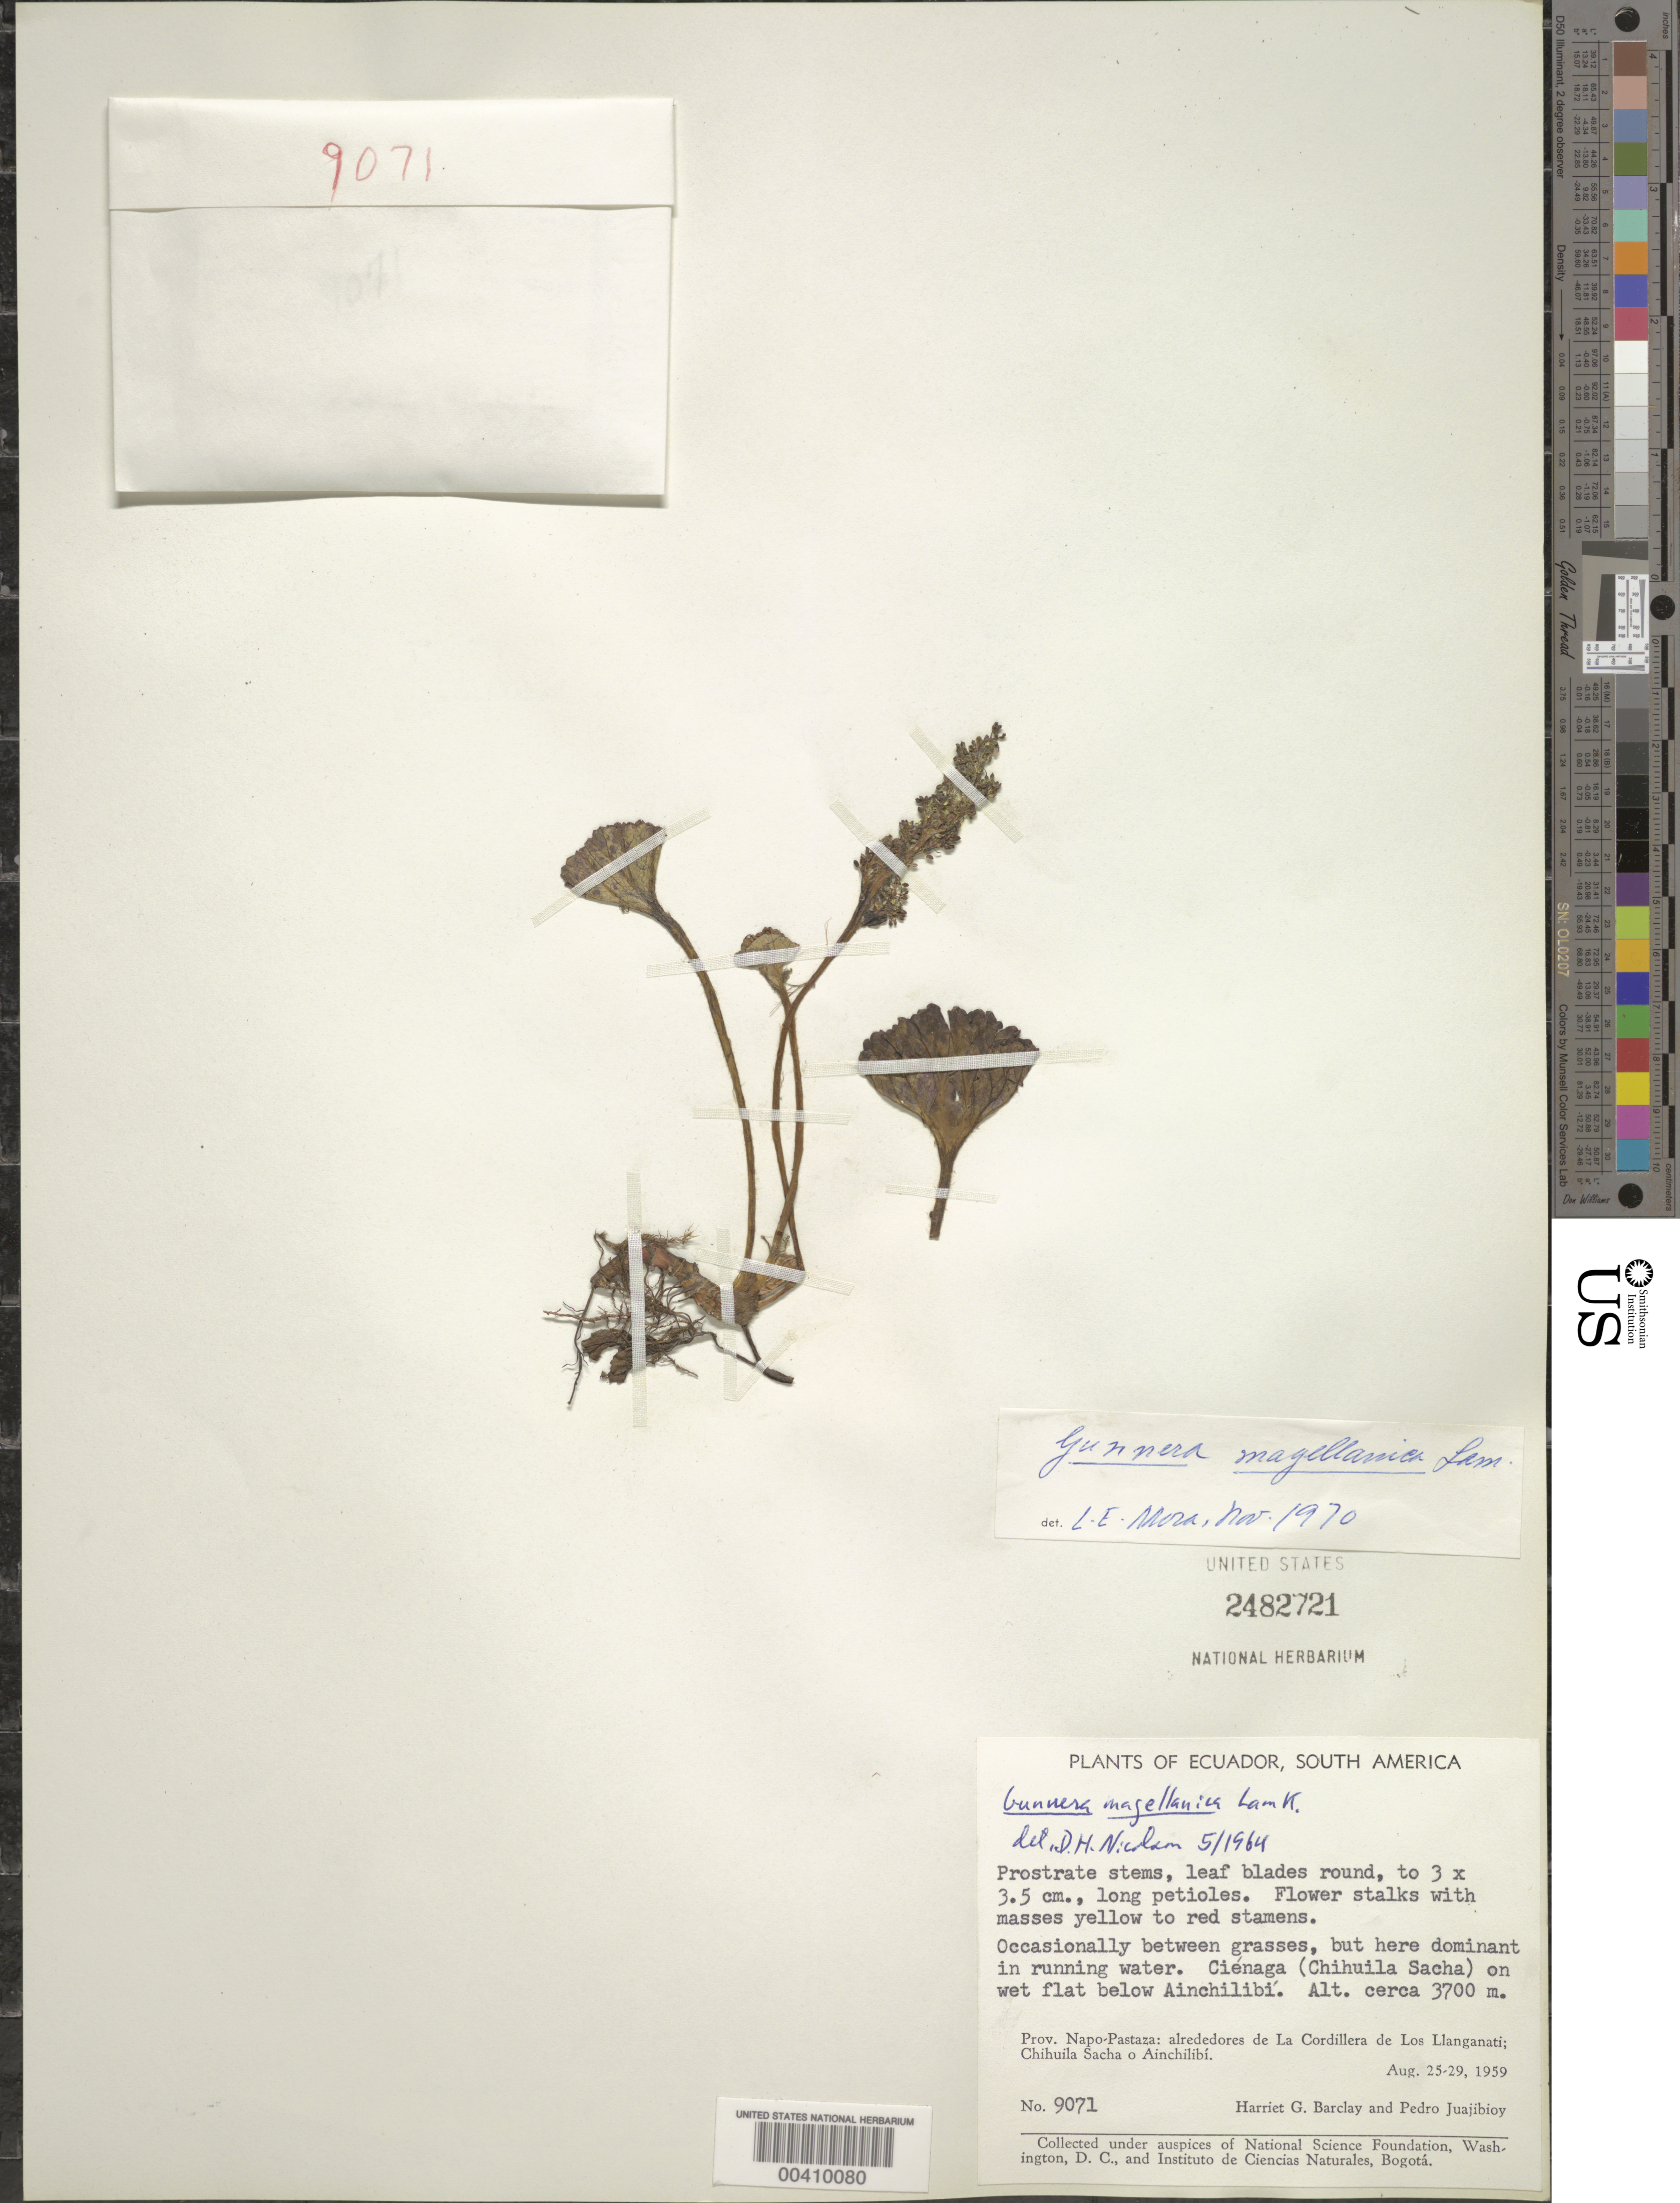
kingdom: Plantae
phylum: Tracheophyta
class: Magnoliopsida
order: Gunnerales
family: Gunneraceae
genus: Gunnera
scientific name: Gunnera magellanica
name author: Lam.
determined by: Nicolson, Dan H.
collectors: H. G. Barclay & P. Juajibioy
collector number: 9071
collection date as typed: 25 Aug 1959 to 29 Aug 1959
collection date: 1959-08-25/1959-08-29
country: Ecuador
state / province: Napo / Pastaza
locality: Alrededores de La Cordillera de Los Llanganati; ChiHuila Sacha o Ainchilibí. below Ainchilibí.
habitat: Occasional between grasses, but here dominant in running water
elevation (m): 3700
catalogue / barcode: US 2482721